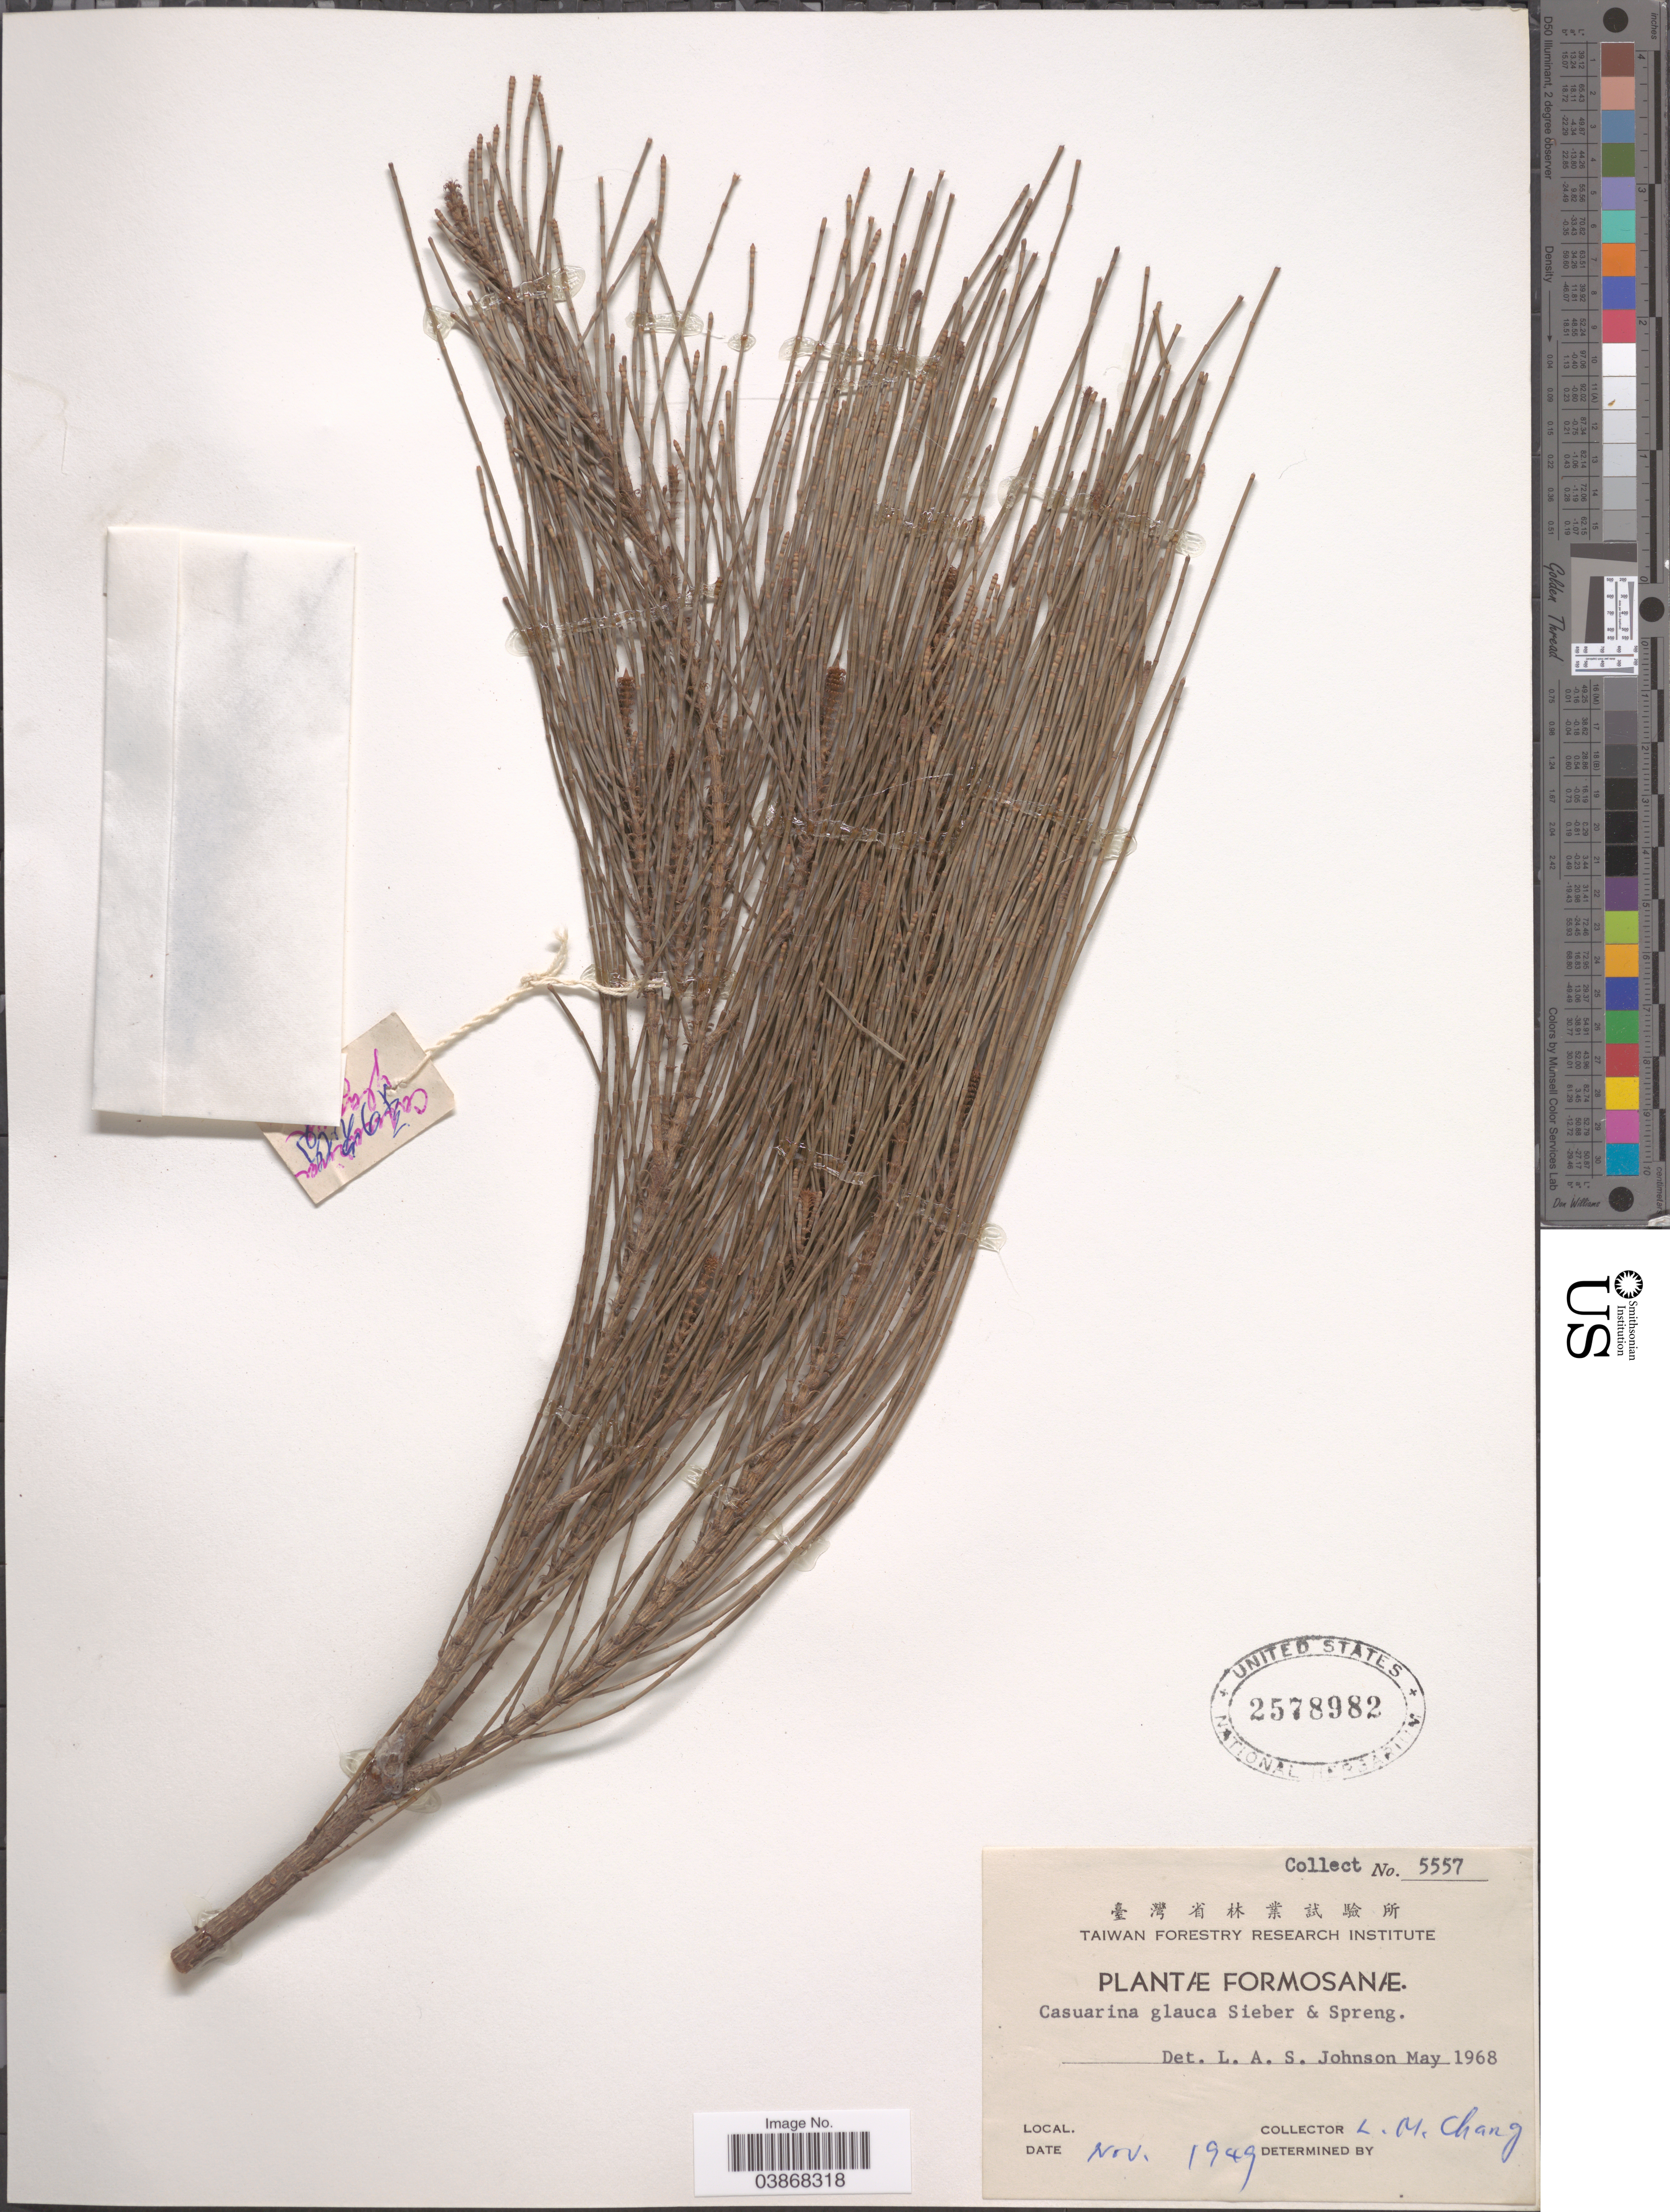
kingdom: Plantae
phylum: Tracheophyta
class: Magnoliopsida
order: Fagales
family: Casuarinaceae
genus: Casuarina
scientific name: Casuarina glauca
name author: Sieber ex Spreng.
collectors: L. Chang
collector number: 5557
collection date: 1949-11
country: Taiwan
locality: Formosanæ.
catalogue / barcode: US 2578982